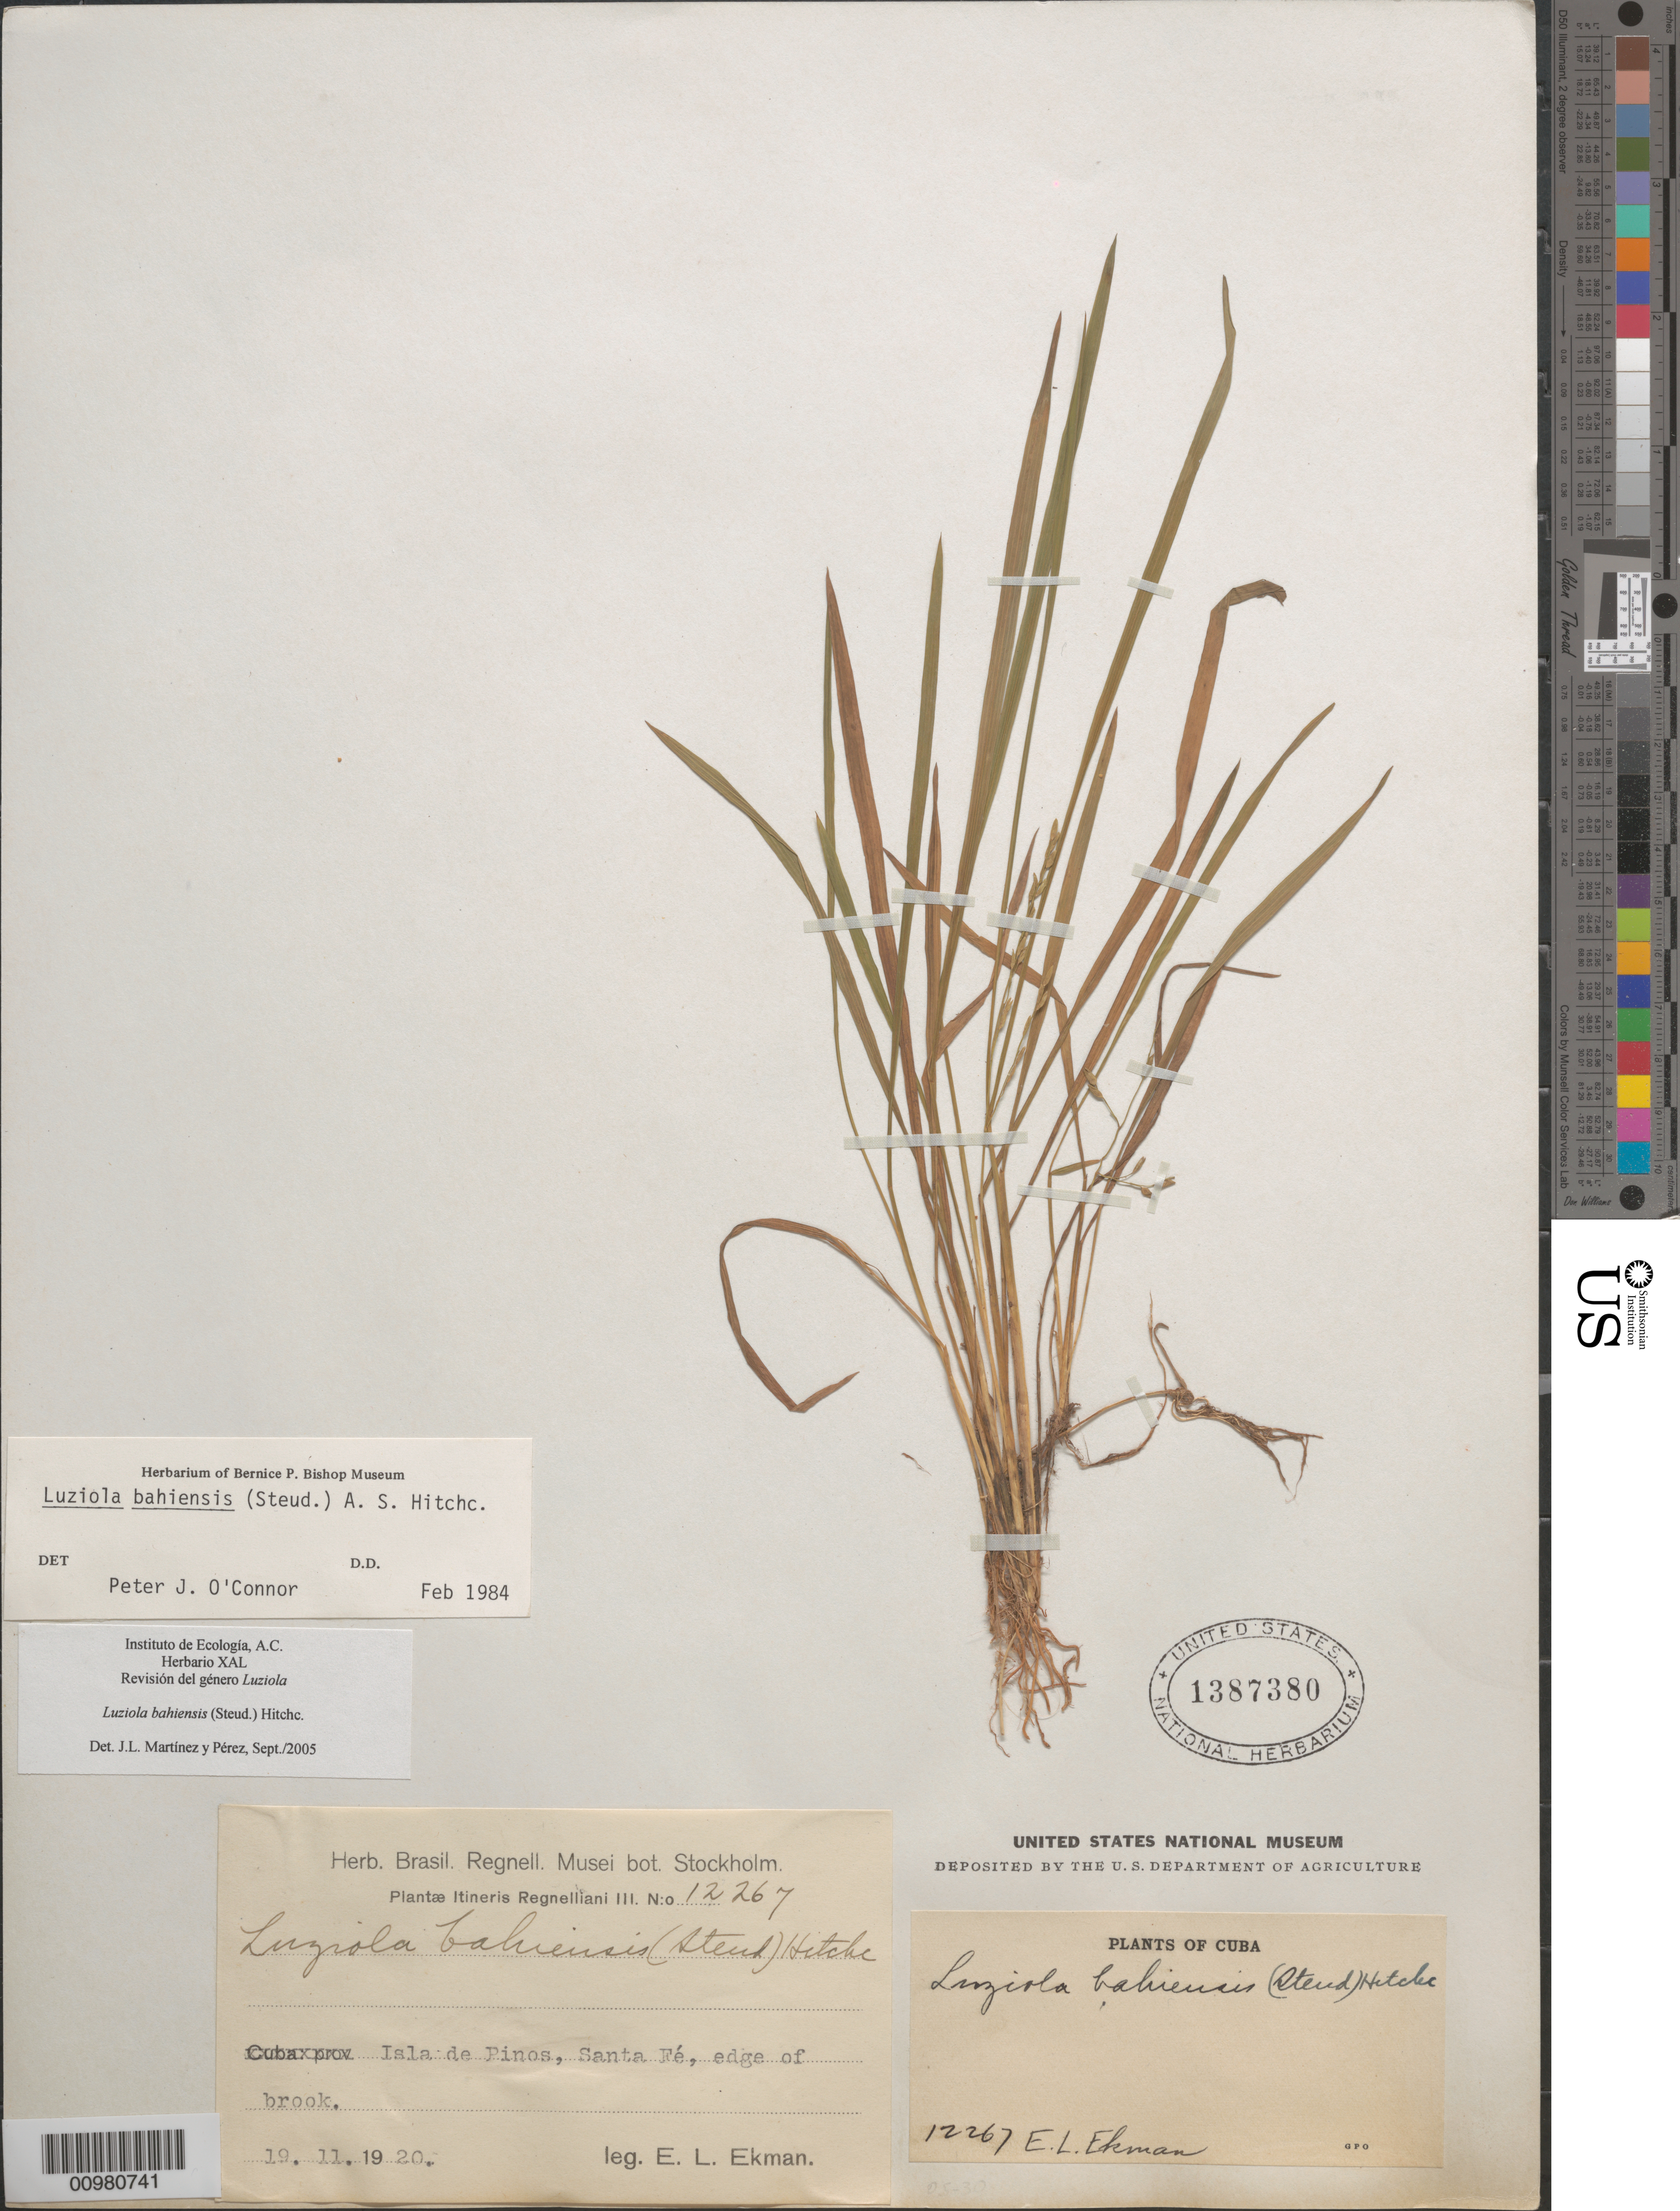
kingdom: Plantae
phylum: Tracheophyta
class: Liliopsida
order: Poales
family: Poaceae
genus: Luziola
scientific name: Luziola bahiensis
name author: (Steud.) Hitchc.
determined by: Martinez Perez, J. L.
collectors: E. L. Ekman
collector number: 12267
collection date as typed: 19 Nov 1920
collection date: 1915-12-29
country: Cuba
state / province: Isla de La Juventud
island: Cuba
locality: Santa Fé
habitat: Edge of brook.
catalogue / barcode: US 1387380